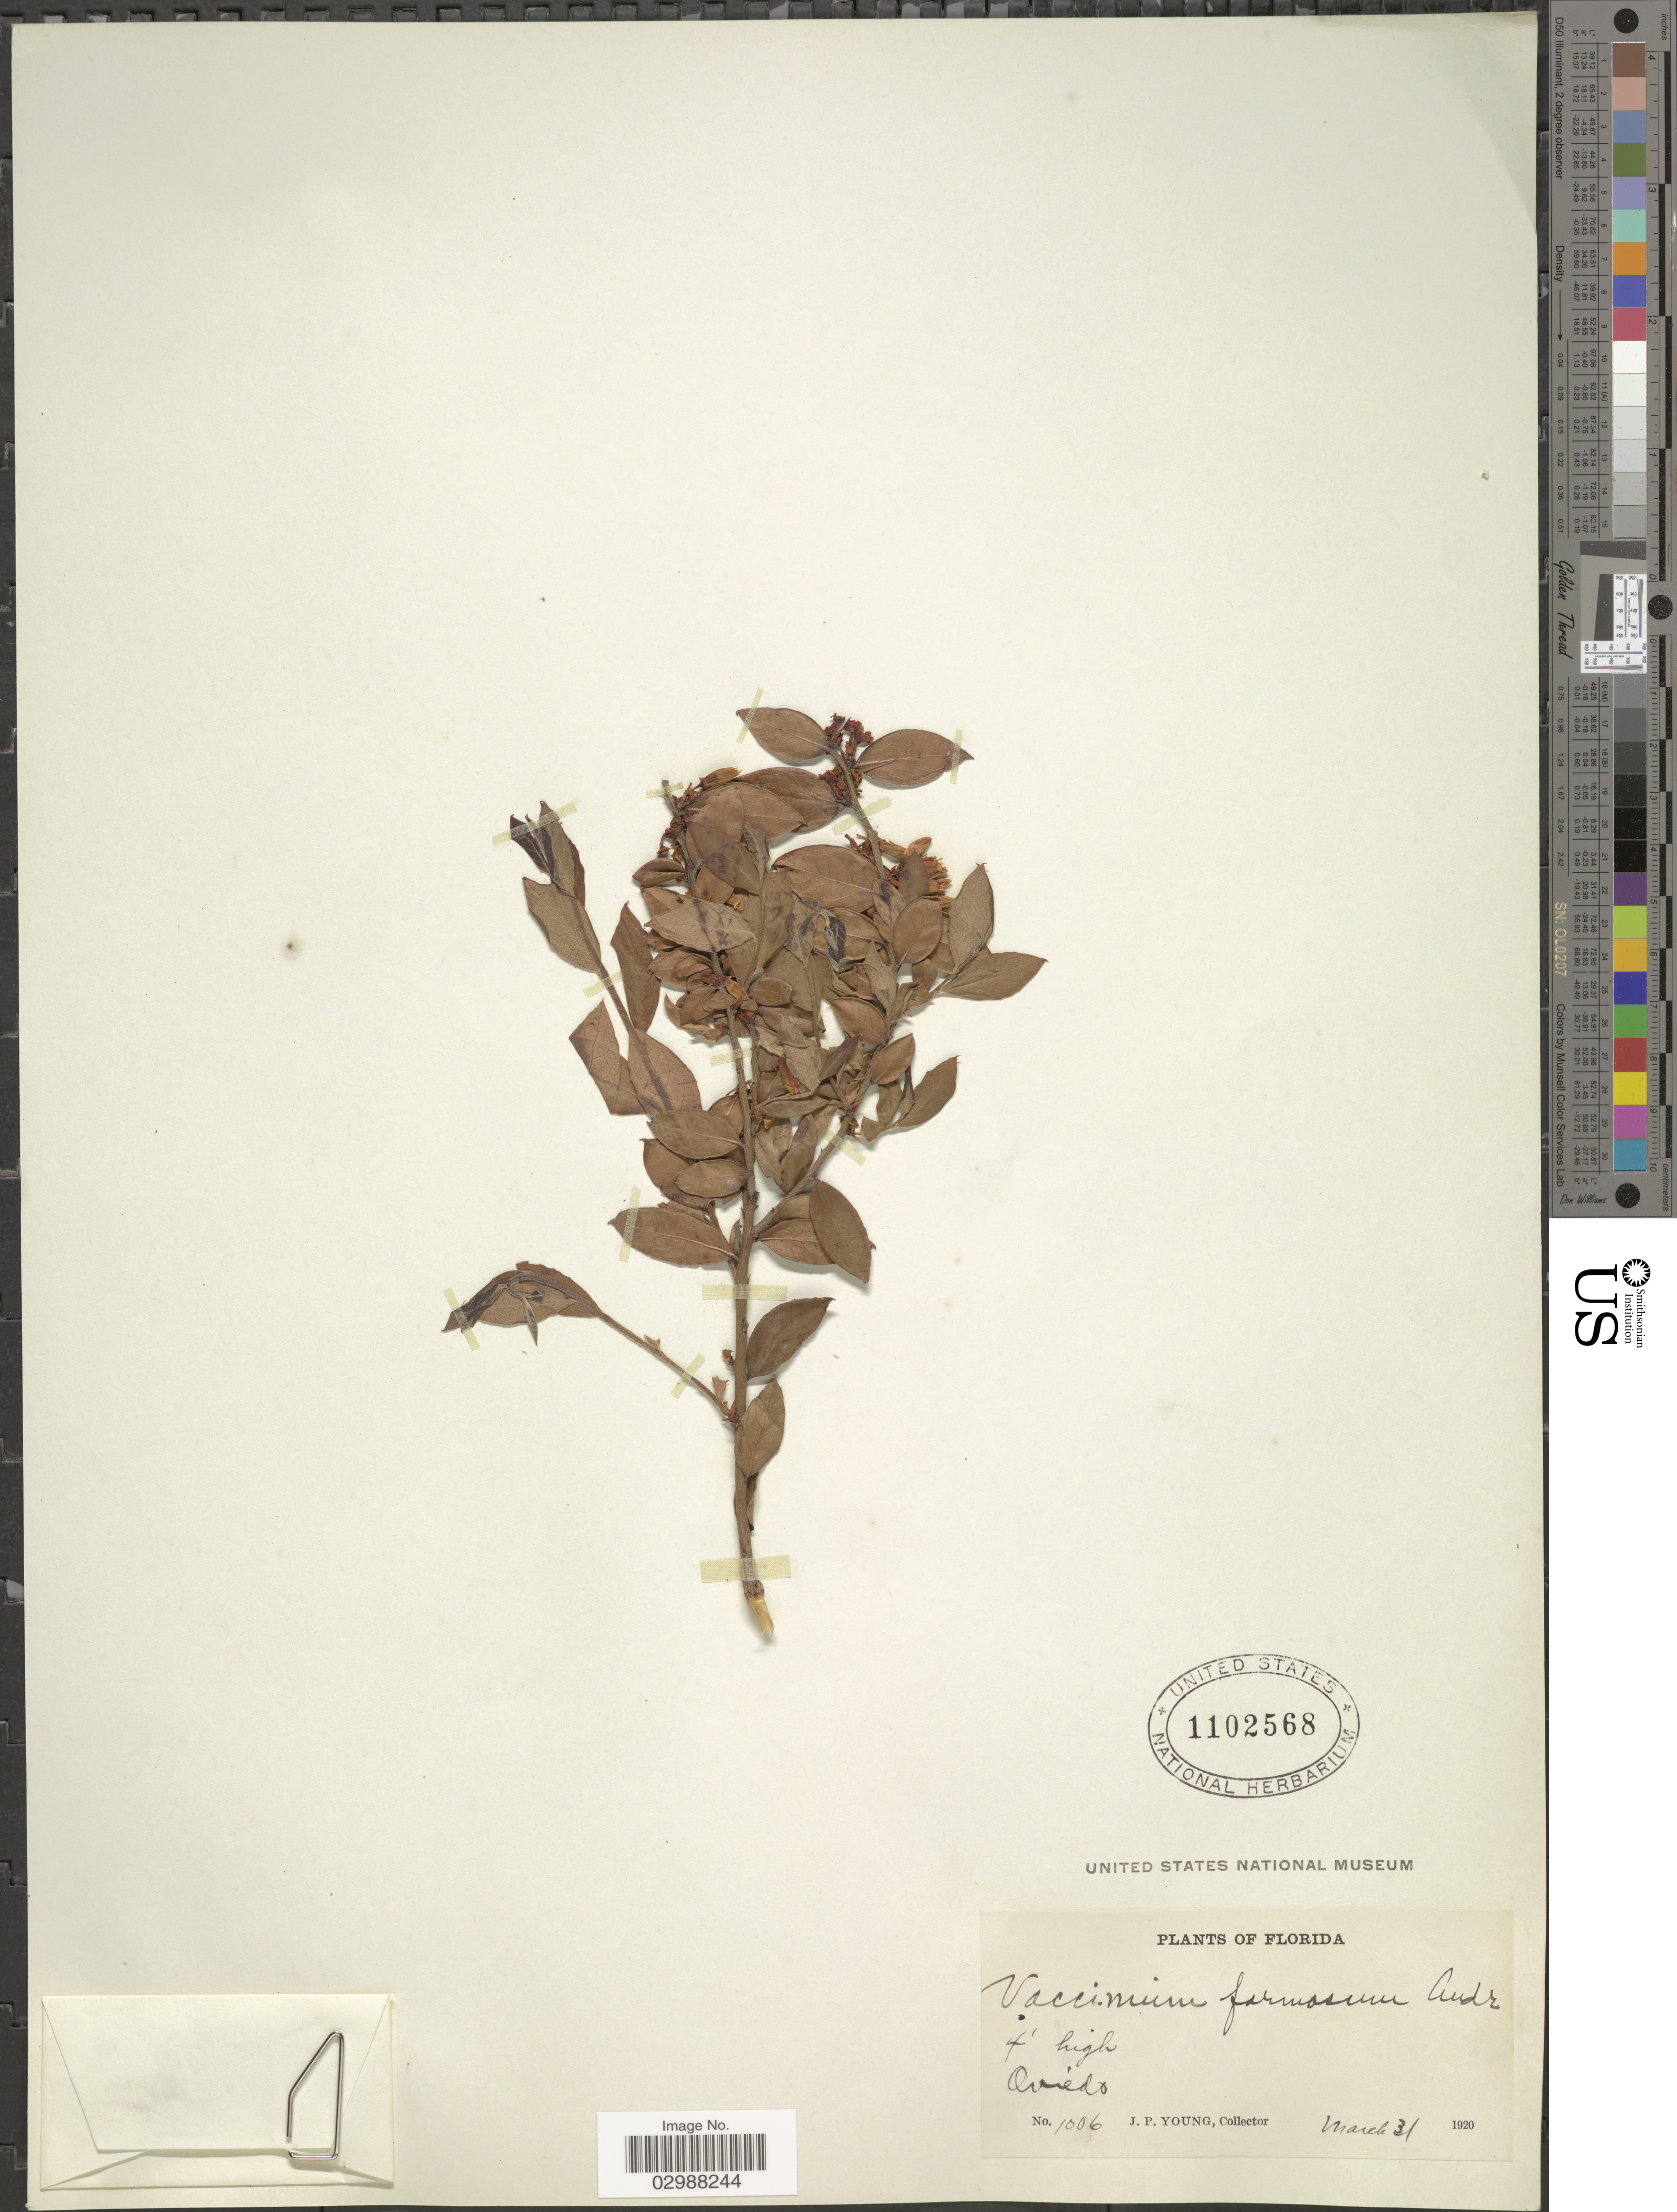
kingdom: Plantae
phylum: Tracheophyta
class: Magnoliopsida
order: Ericales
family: Ericaceae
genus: Vaccinium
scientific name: Vaccinium formosum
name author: Andrews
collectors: J. P. Young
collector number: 1006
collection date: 1920-03-31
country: United States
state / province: Florida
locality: Oviedo.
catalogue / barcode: US 1102568